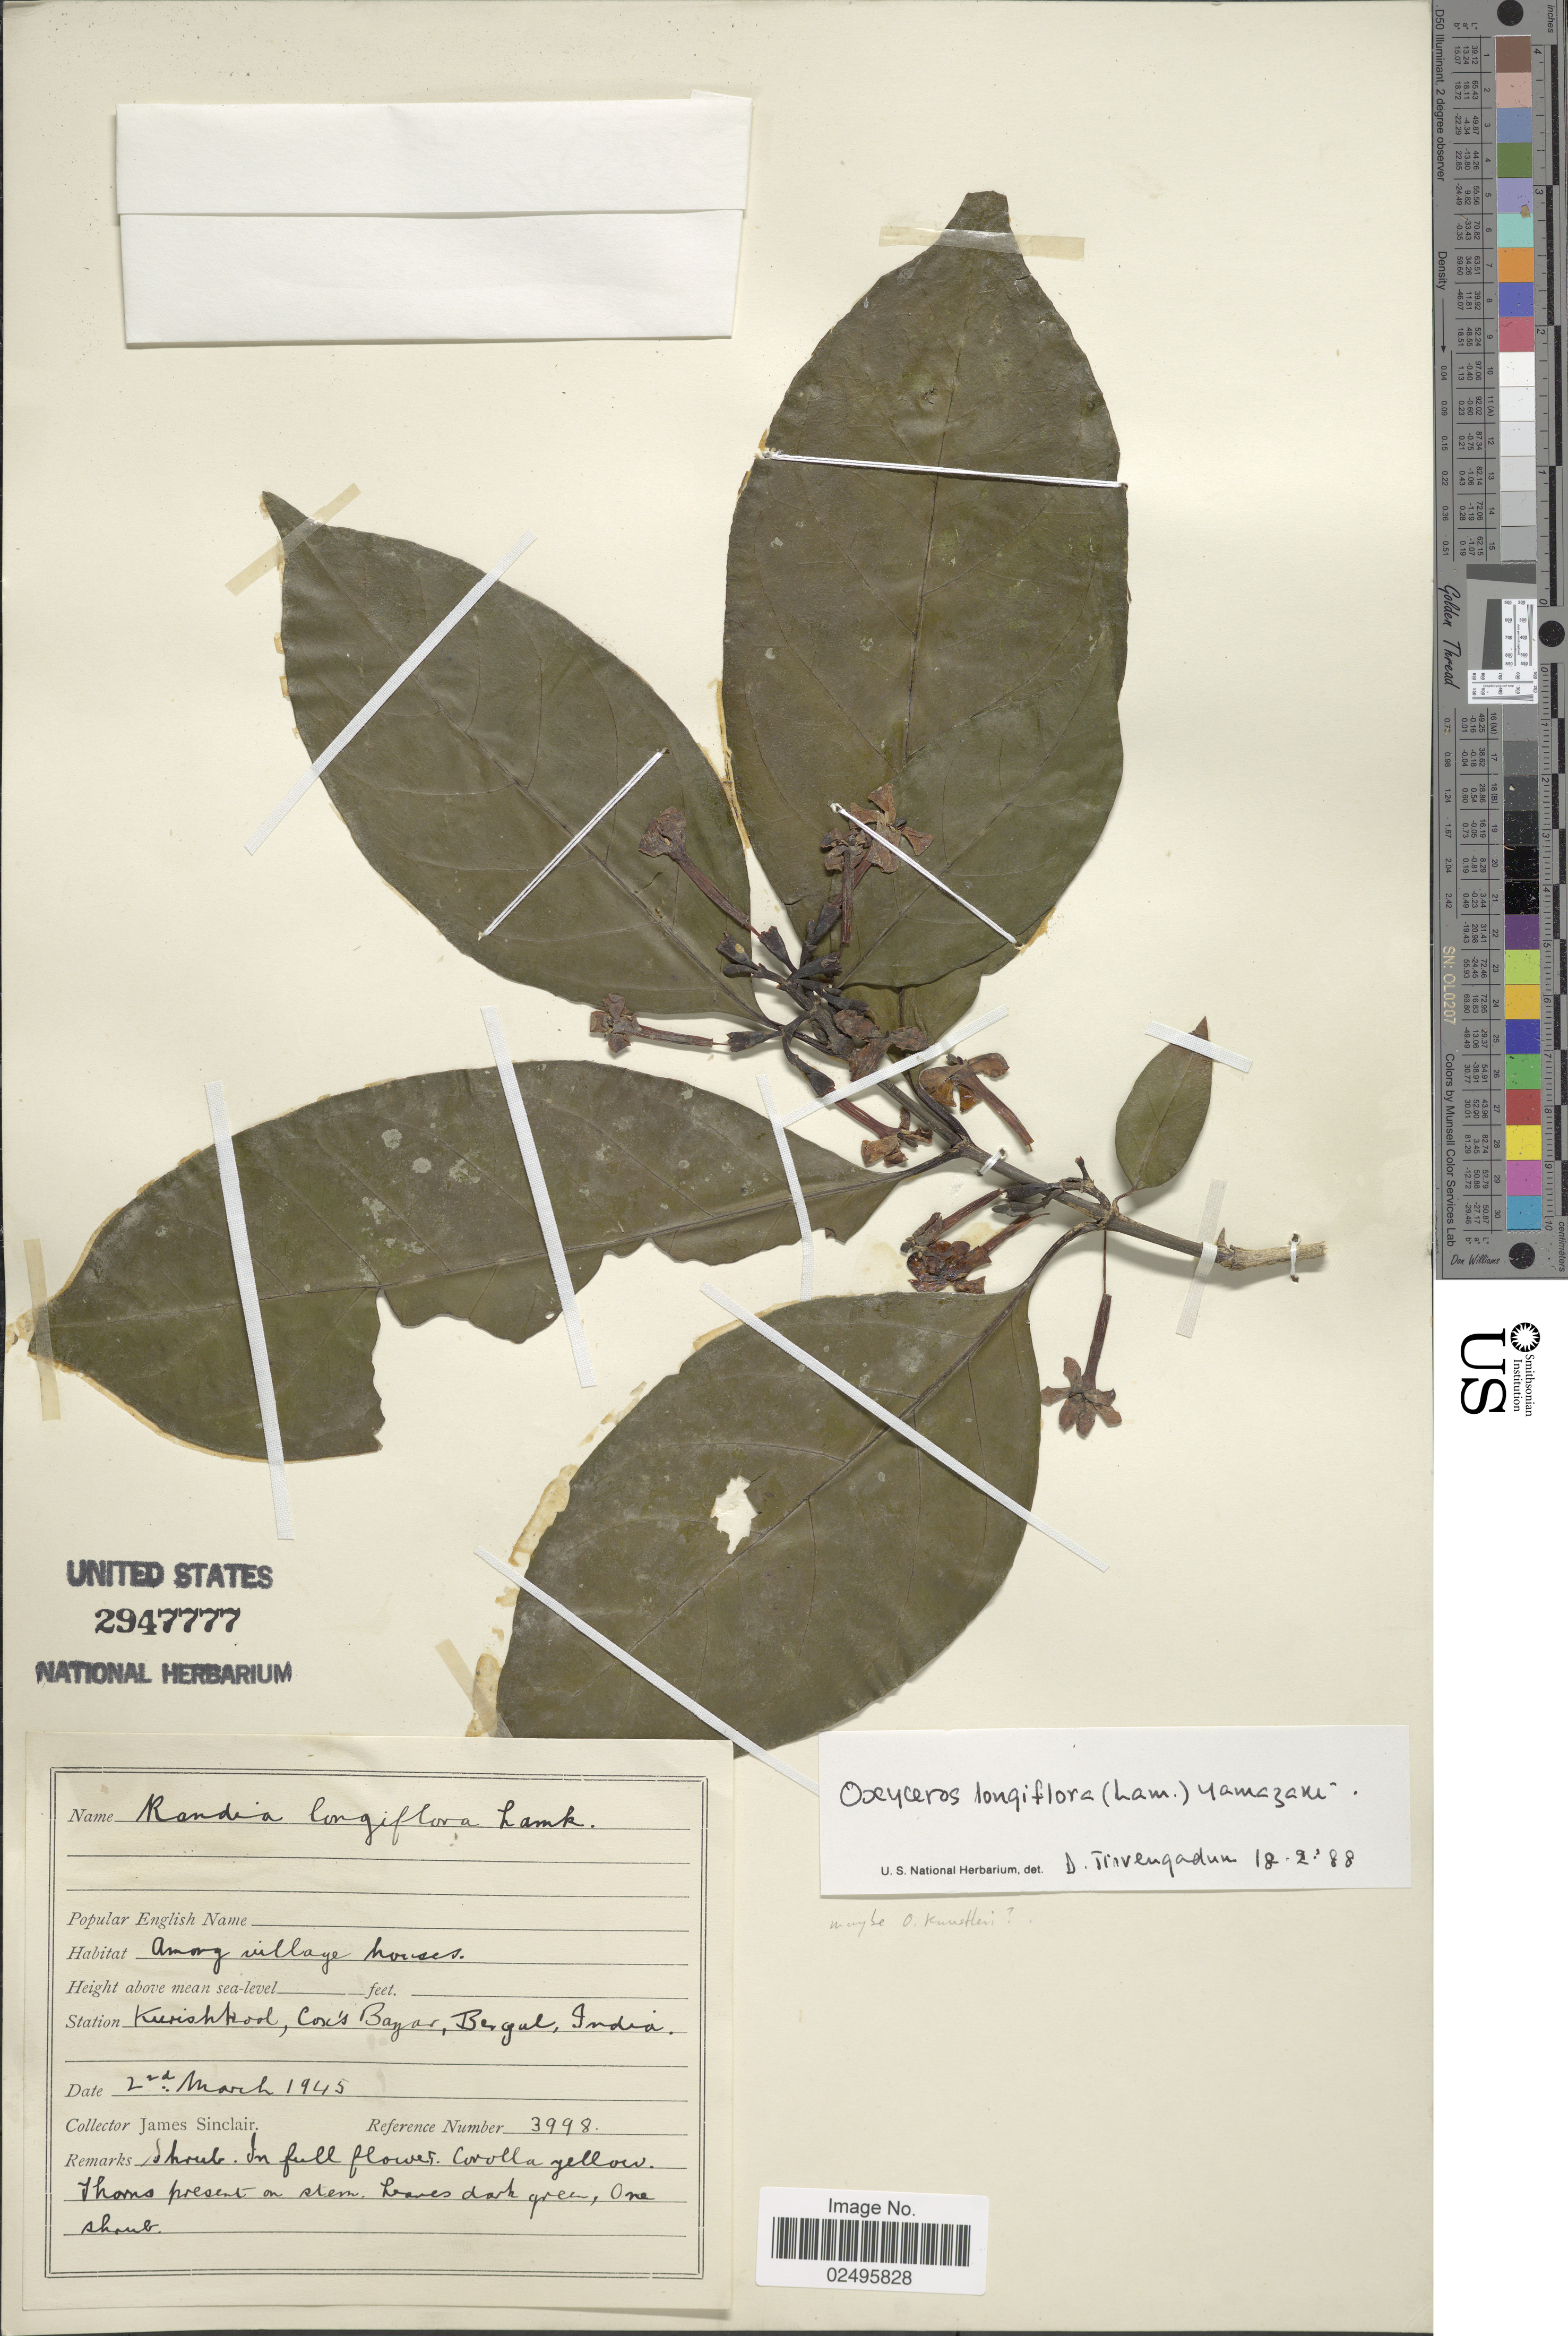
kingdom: Plantae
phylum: Tracheophyta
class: Magnoliopsida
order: Gentianales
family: Rubiaceae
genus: Oxyceros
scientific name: Oxyceros kunstleri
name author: (King & Gamble) Tirveng.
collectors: J. Sinclair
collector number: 3998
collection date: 1945-03-02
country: Bangladesh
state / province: Chittagong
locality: Kurishkool, Cox's Bazar, Bengal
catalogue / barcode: US 2947777